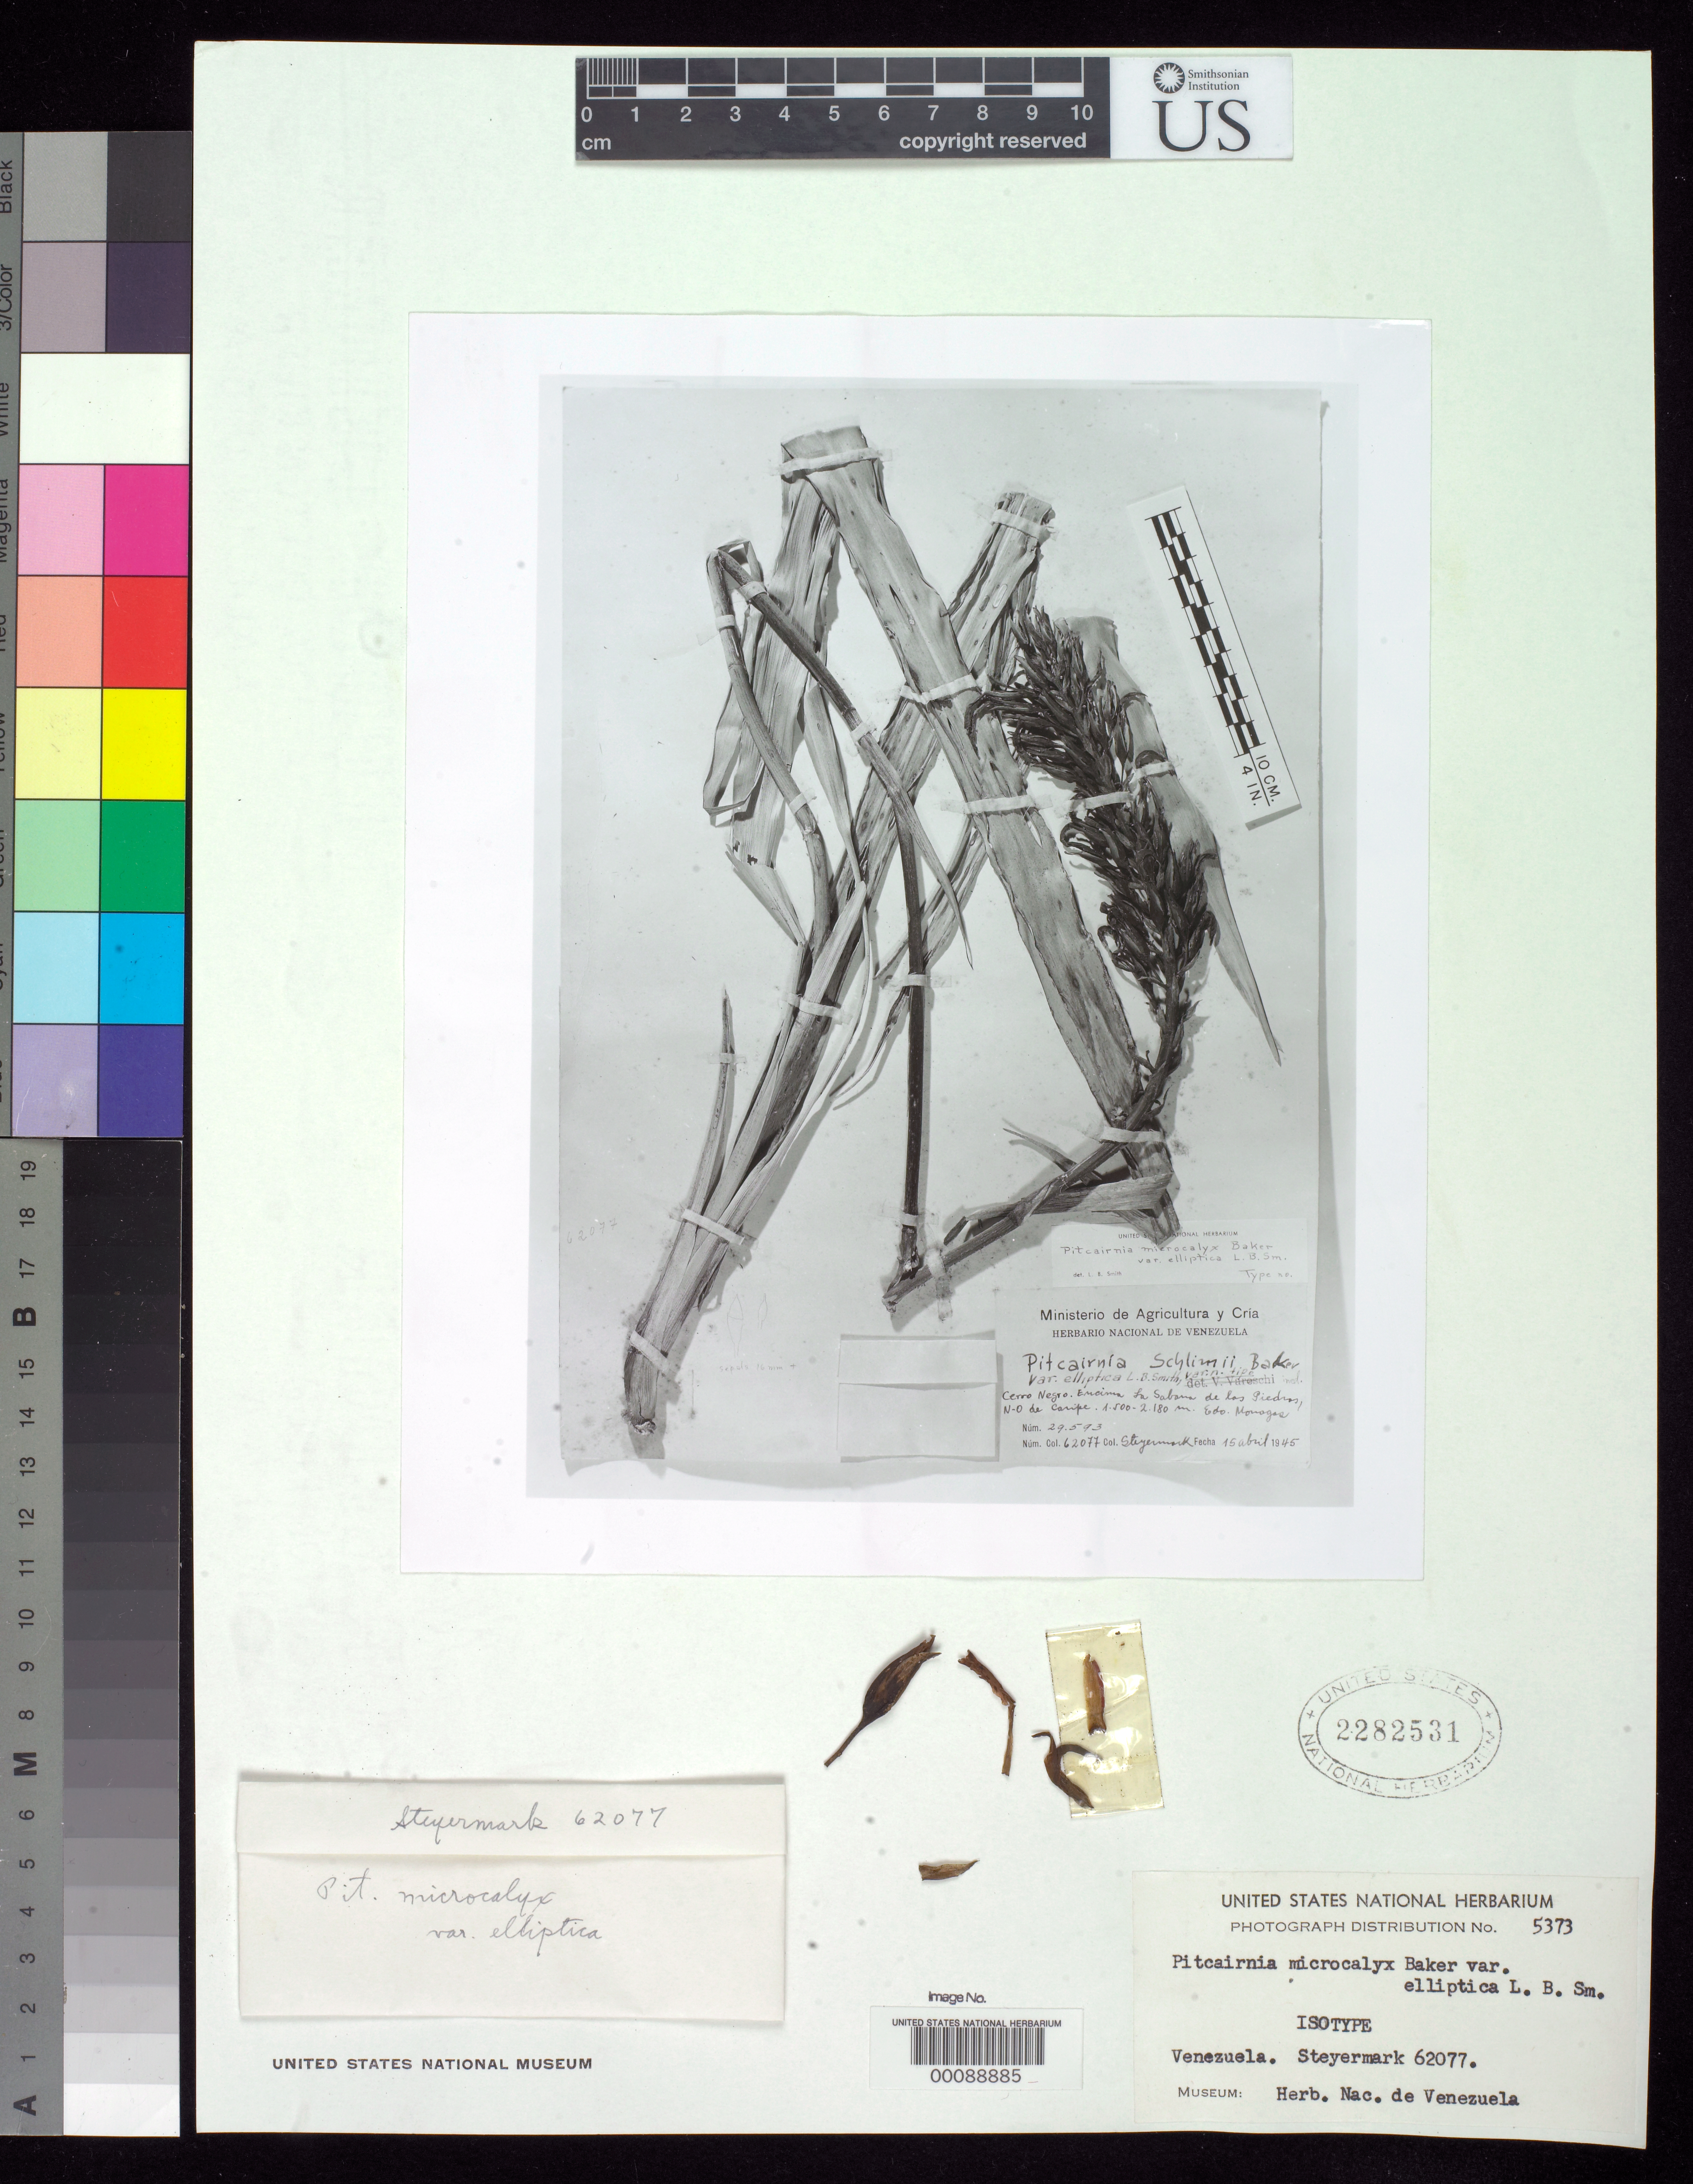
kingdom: Plantae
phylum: Tracheophyta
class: Liliopsida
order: Poales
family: Bromeliaceae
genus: Pitcairnia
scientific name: Pitcairnia microcalyx var. elliptica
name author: L.B. Sm.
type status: Isotype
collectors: J. Steyermark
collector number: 62077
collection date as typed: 15 Apr 1945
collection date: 1945-04-15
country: Venezuela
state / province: Monagas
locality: Cerro Negro, above La Sabana deloa [de las?] Piedras, NW of Caripe.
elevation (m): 1500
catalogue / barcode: US 2282531